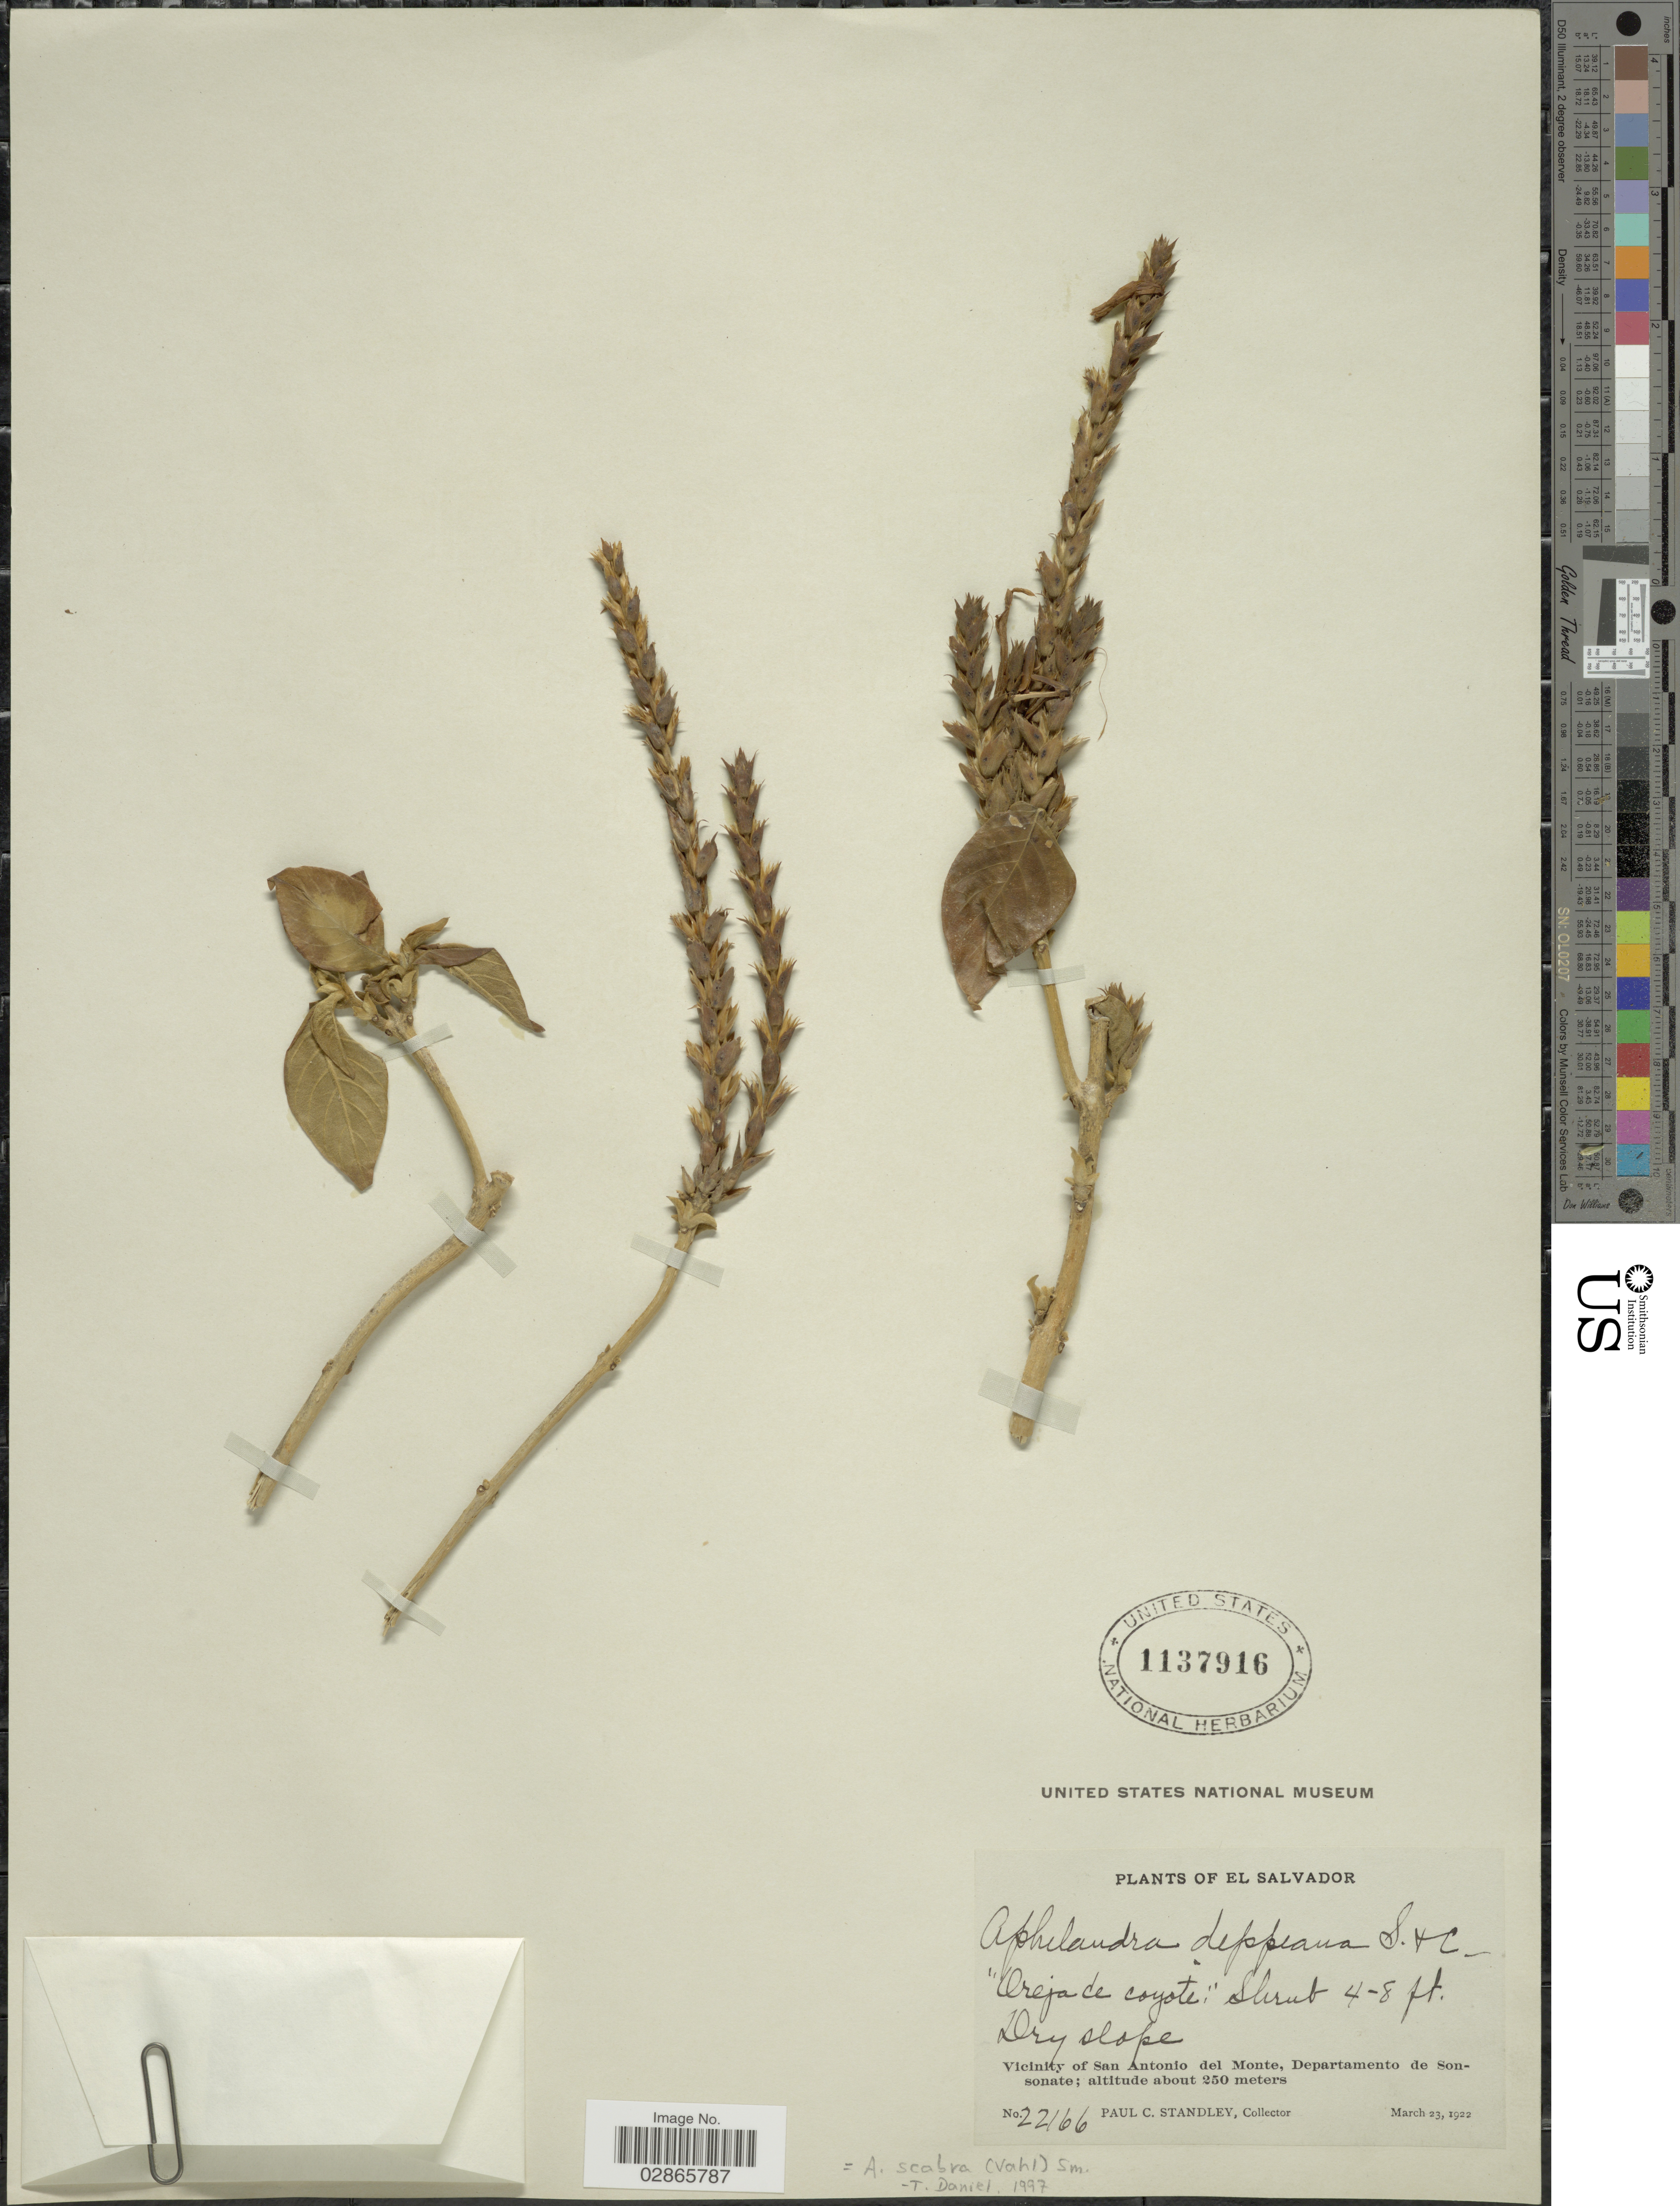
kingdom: Plantae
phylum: Tracheophyta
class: Magnoliopsida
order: Lamiales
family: Acanthaceae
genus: Aphelandra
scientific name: Aphelandra deppeana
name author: Schltdl. & Cham.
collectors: P. C. Standley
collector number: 22166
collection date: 1922-03-23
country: El Salvador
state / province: Sonsonate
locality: Vicinity of San Antonio del Monte, Departamento de Sonsonate.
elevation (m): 250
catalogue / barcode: US 1137916